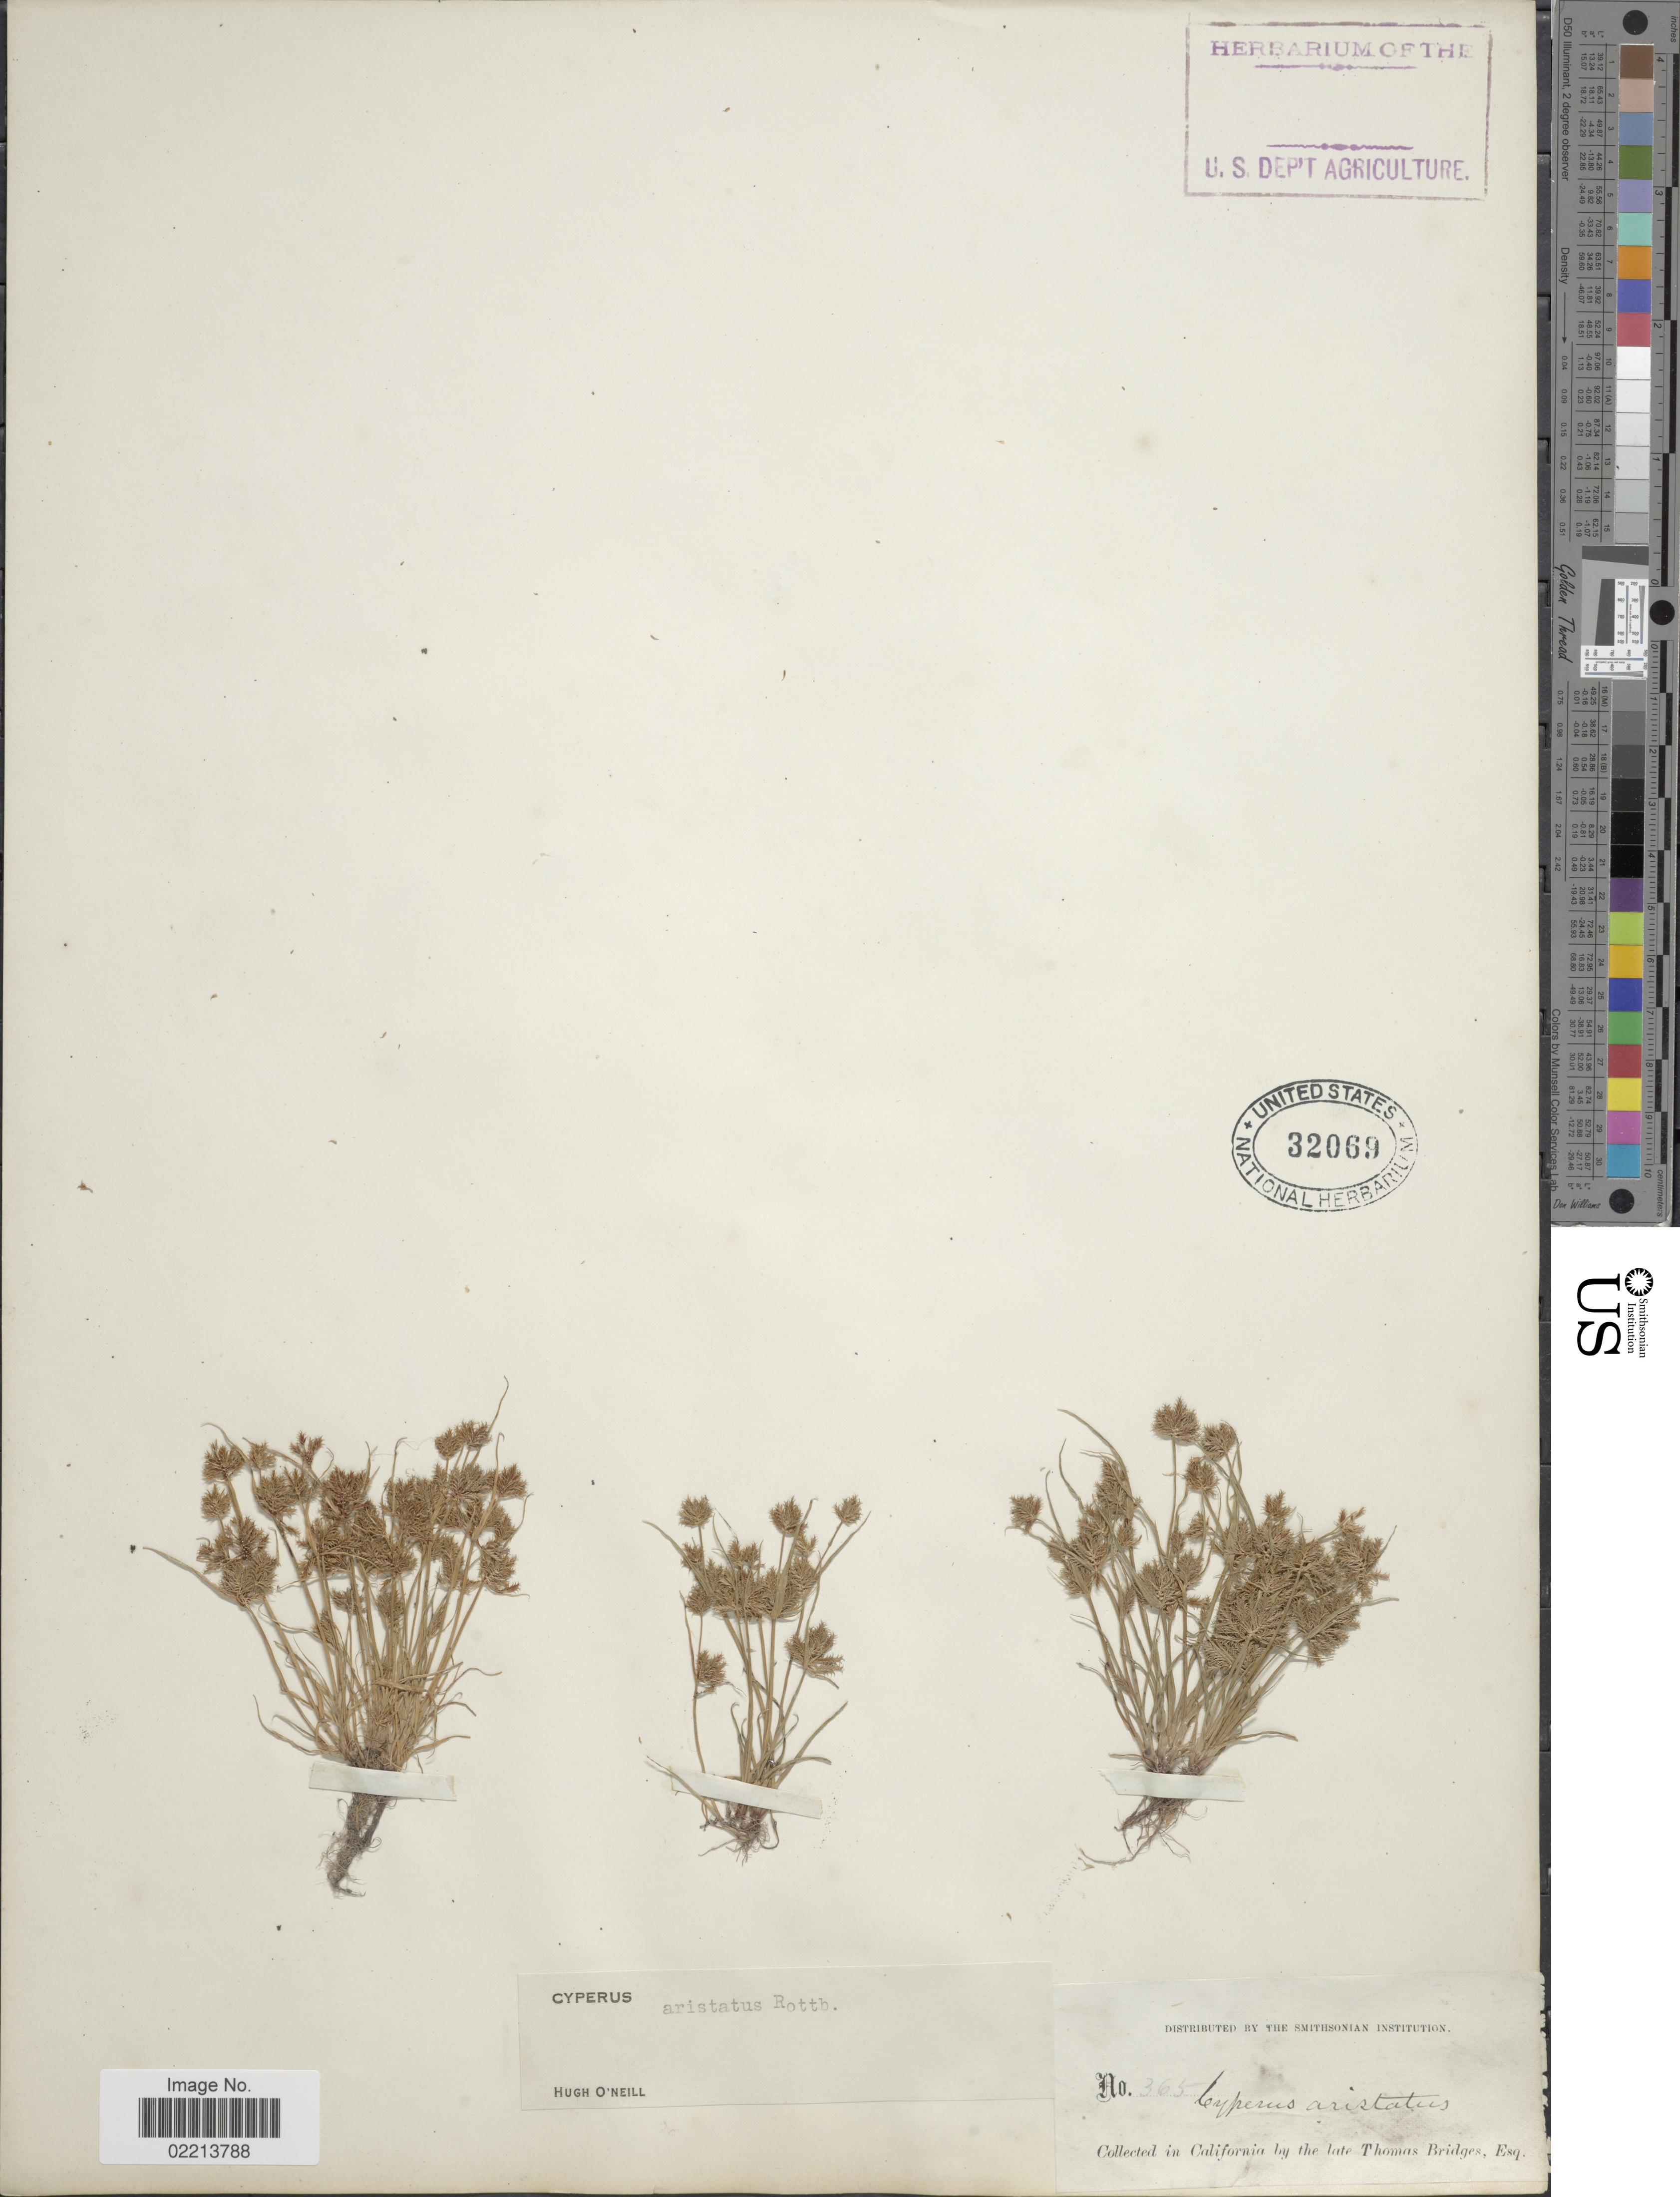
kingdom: Plantae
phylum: Tracheophyta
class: Liliopsida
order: Poales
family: Cyperaceae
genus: Cyperus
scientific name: Cyperus squarrosus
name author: L.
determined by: Strong, Mark T., (BOT), Smithsonian Institution - National Museum of Natural History (UNITED STATES)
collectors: T. Bridges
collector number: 365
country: United States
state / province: California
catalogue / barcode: US 32069